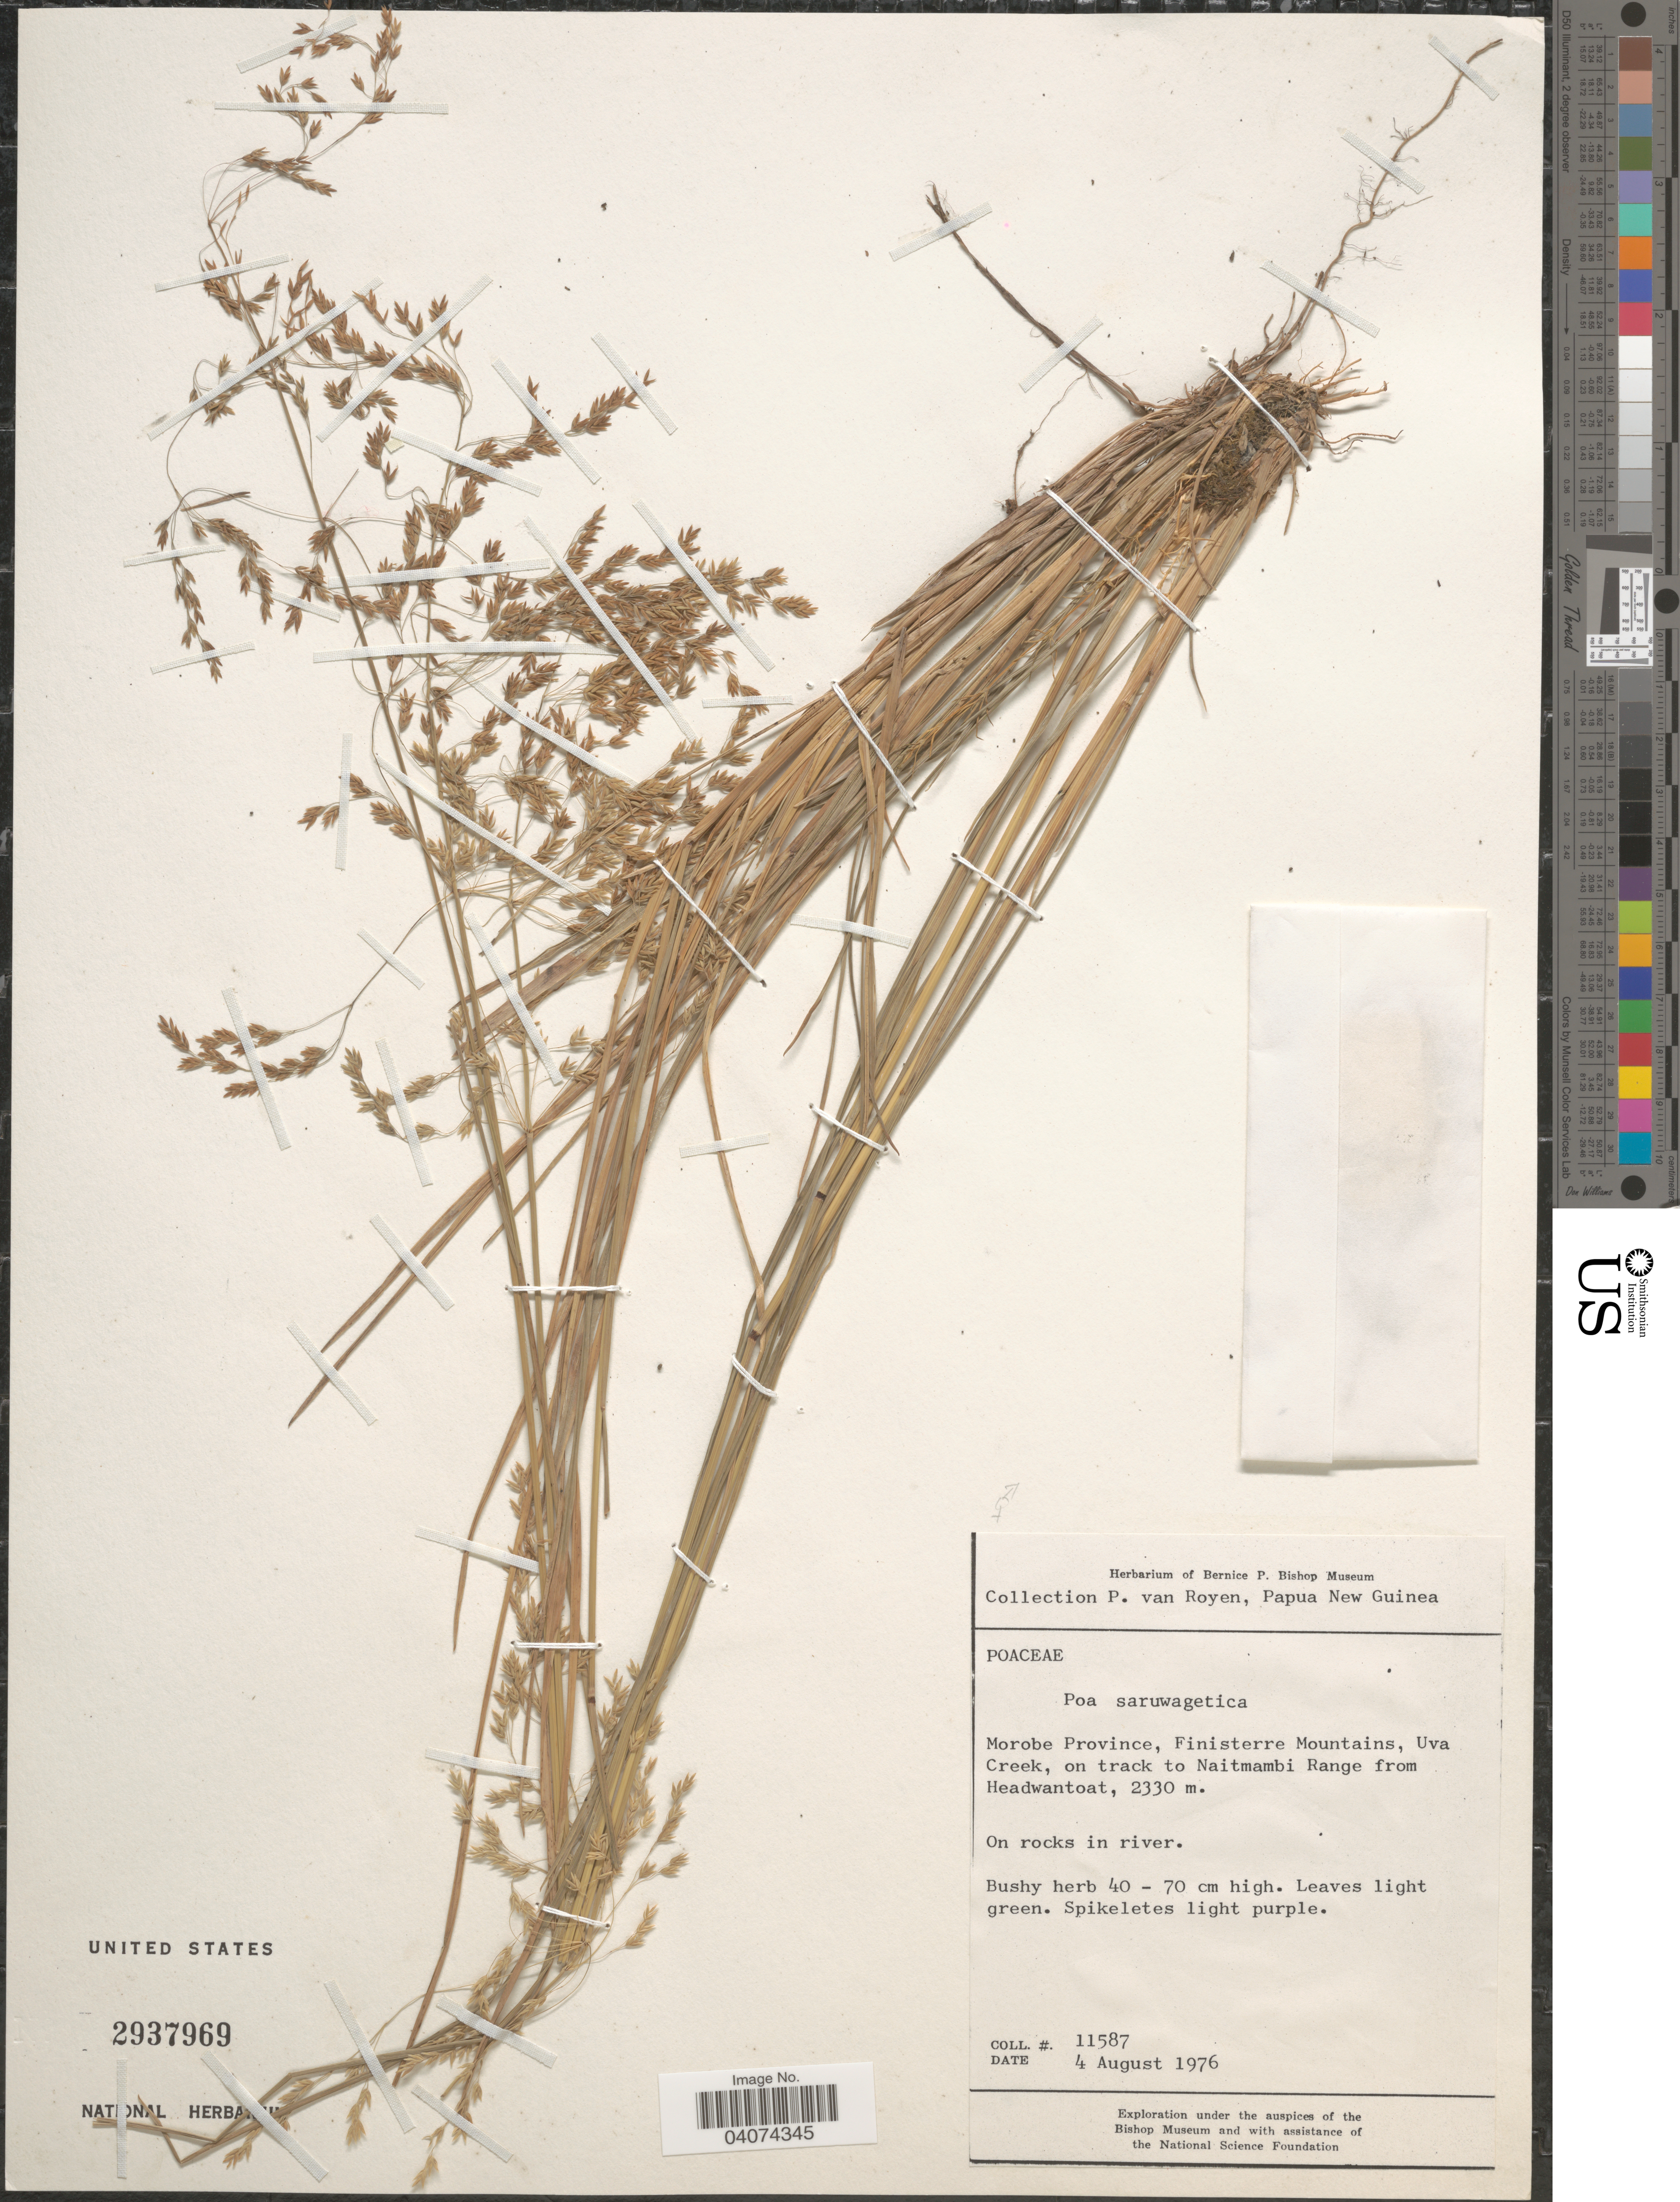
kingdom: Plantae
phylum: Tracheophyta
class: Liliopsida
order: Poales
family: Poaceae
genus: Poa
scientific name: Poa keysseri subsp. saruwagetica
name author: (Pilg.) Veldkamp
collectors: P. van Royen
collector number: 11587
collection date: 1976-08-04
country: Papua New Guinea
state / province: Morobe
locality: Finisterre Mountains, Uva Creek, on track to Naitmambi Range from Headwantoat. On rocks in river.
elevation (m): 2330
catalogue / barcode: US 2937969